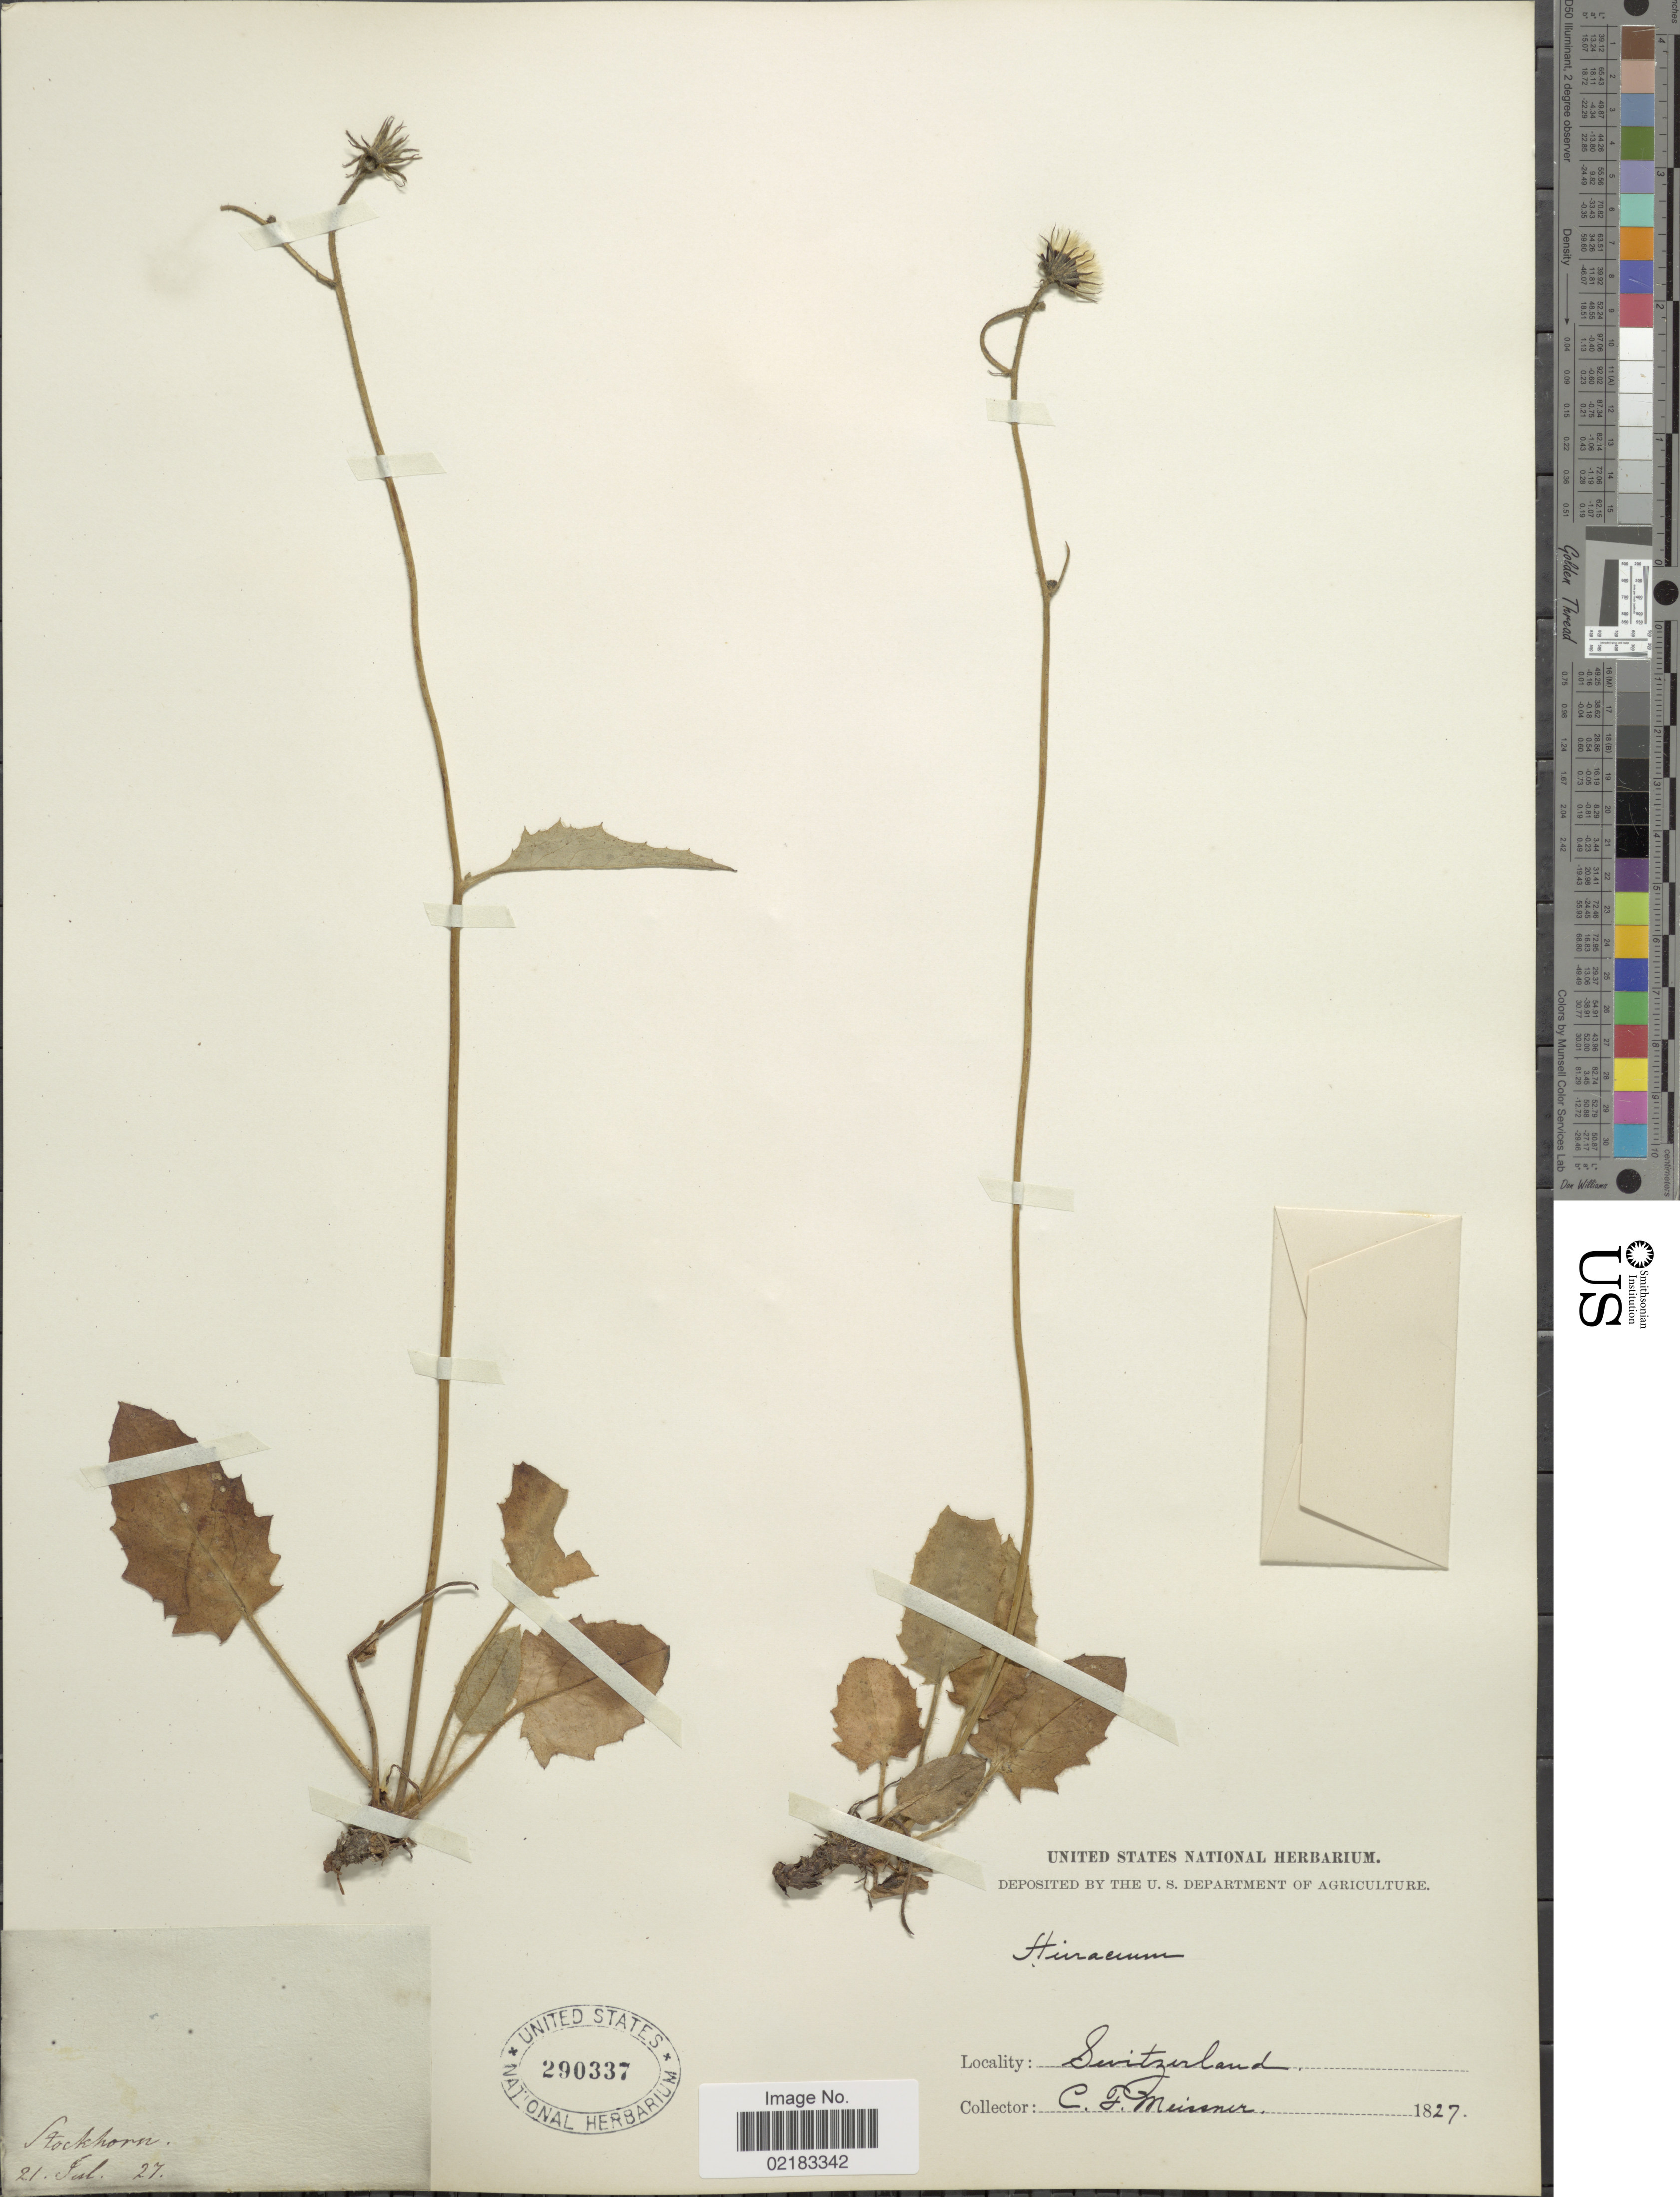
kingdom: Plantae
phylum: Tracheophyta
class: Magnoliopsida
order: Asterales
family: Asteraceae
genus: Hieracium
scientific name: Hieracium murorum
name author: L.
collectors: C. D. F. Meisner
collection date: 1827-07-21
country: Sweden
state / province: Stockholm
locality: Stockholm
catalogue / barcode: US 290337